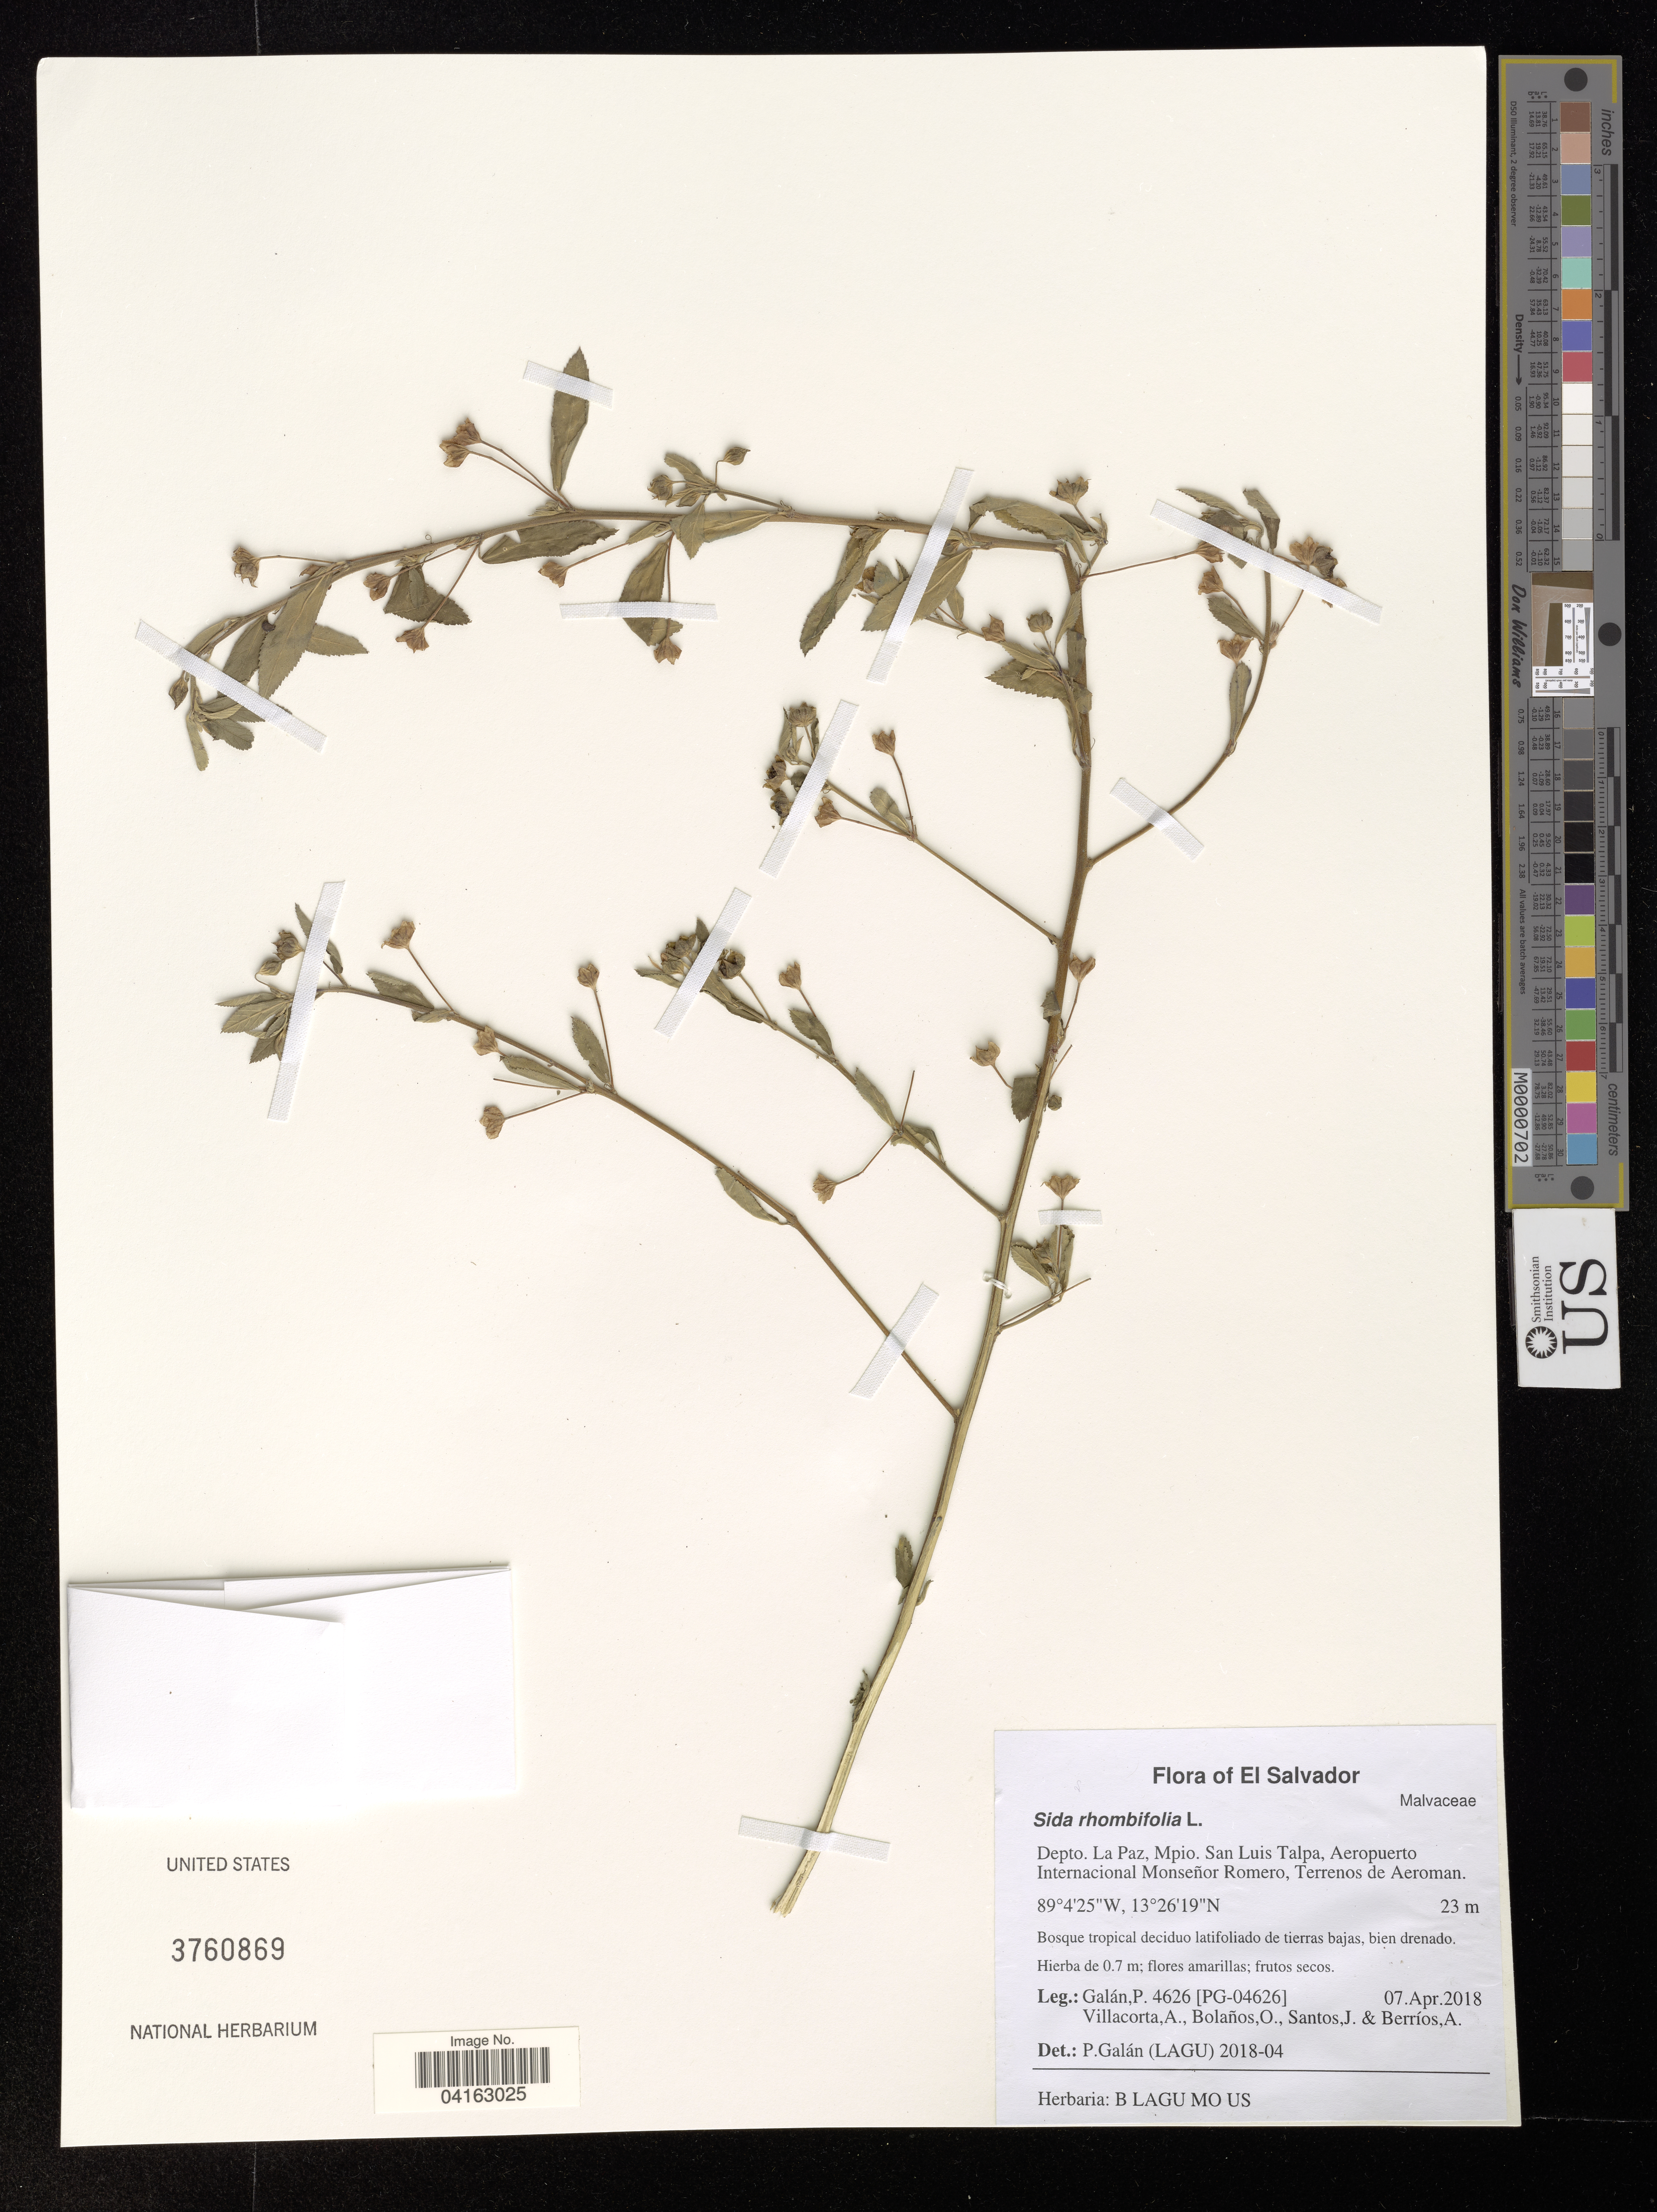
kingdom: Plantae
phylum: Tracheophyta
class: Magnoliopsida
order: Malvales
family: Malvaceae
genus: Sida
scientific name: Sida rhombifolia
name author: L.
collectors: P. Galan, A. Villacorta, O. Bolaños, J. Santos & A. Berríos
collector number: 3760869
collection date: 2018-04-07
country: El Salvador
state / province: La Paz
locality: Depto. La Paz, Mpio. San Luis Talpa, Aeropuerto Internacional Monseñor Romero, Terrenos de Aeroman.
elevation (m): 23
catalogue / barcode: US 3760869